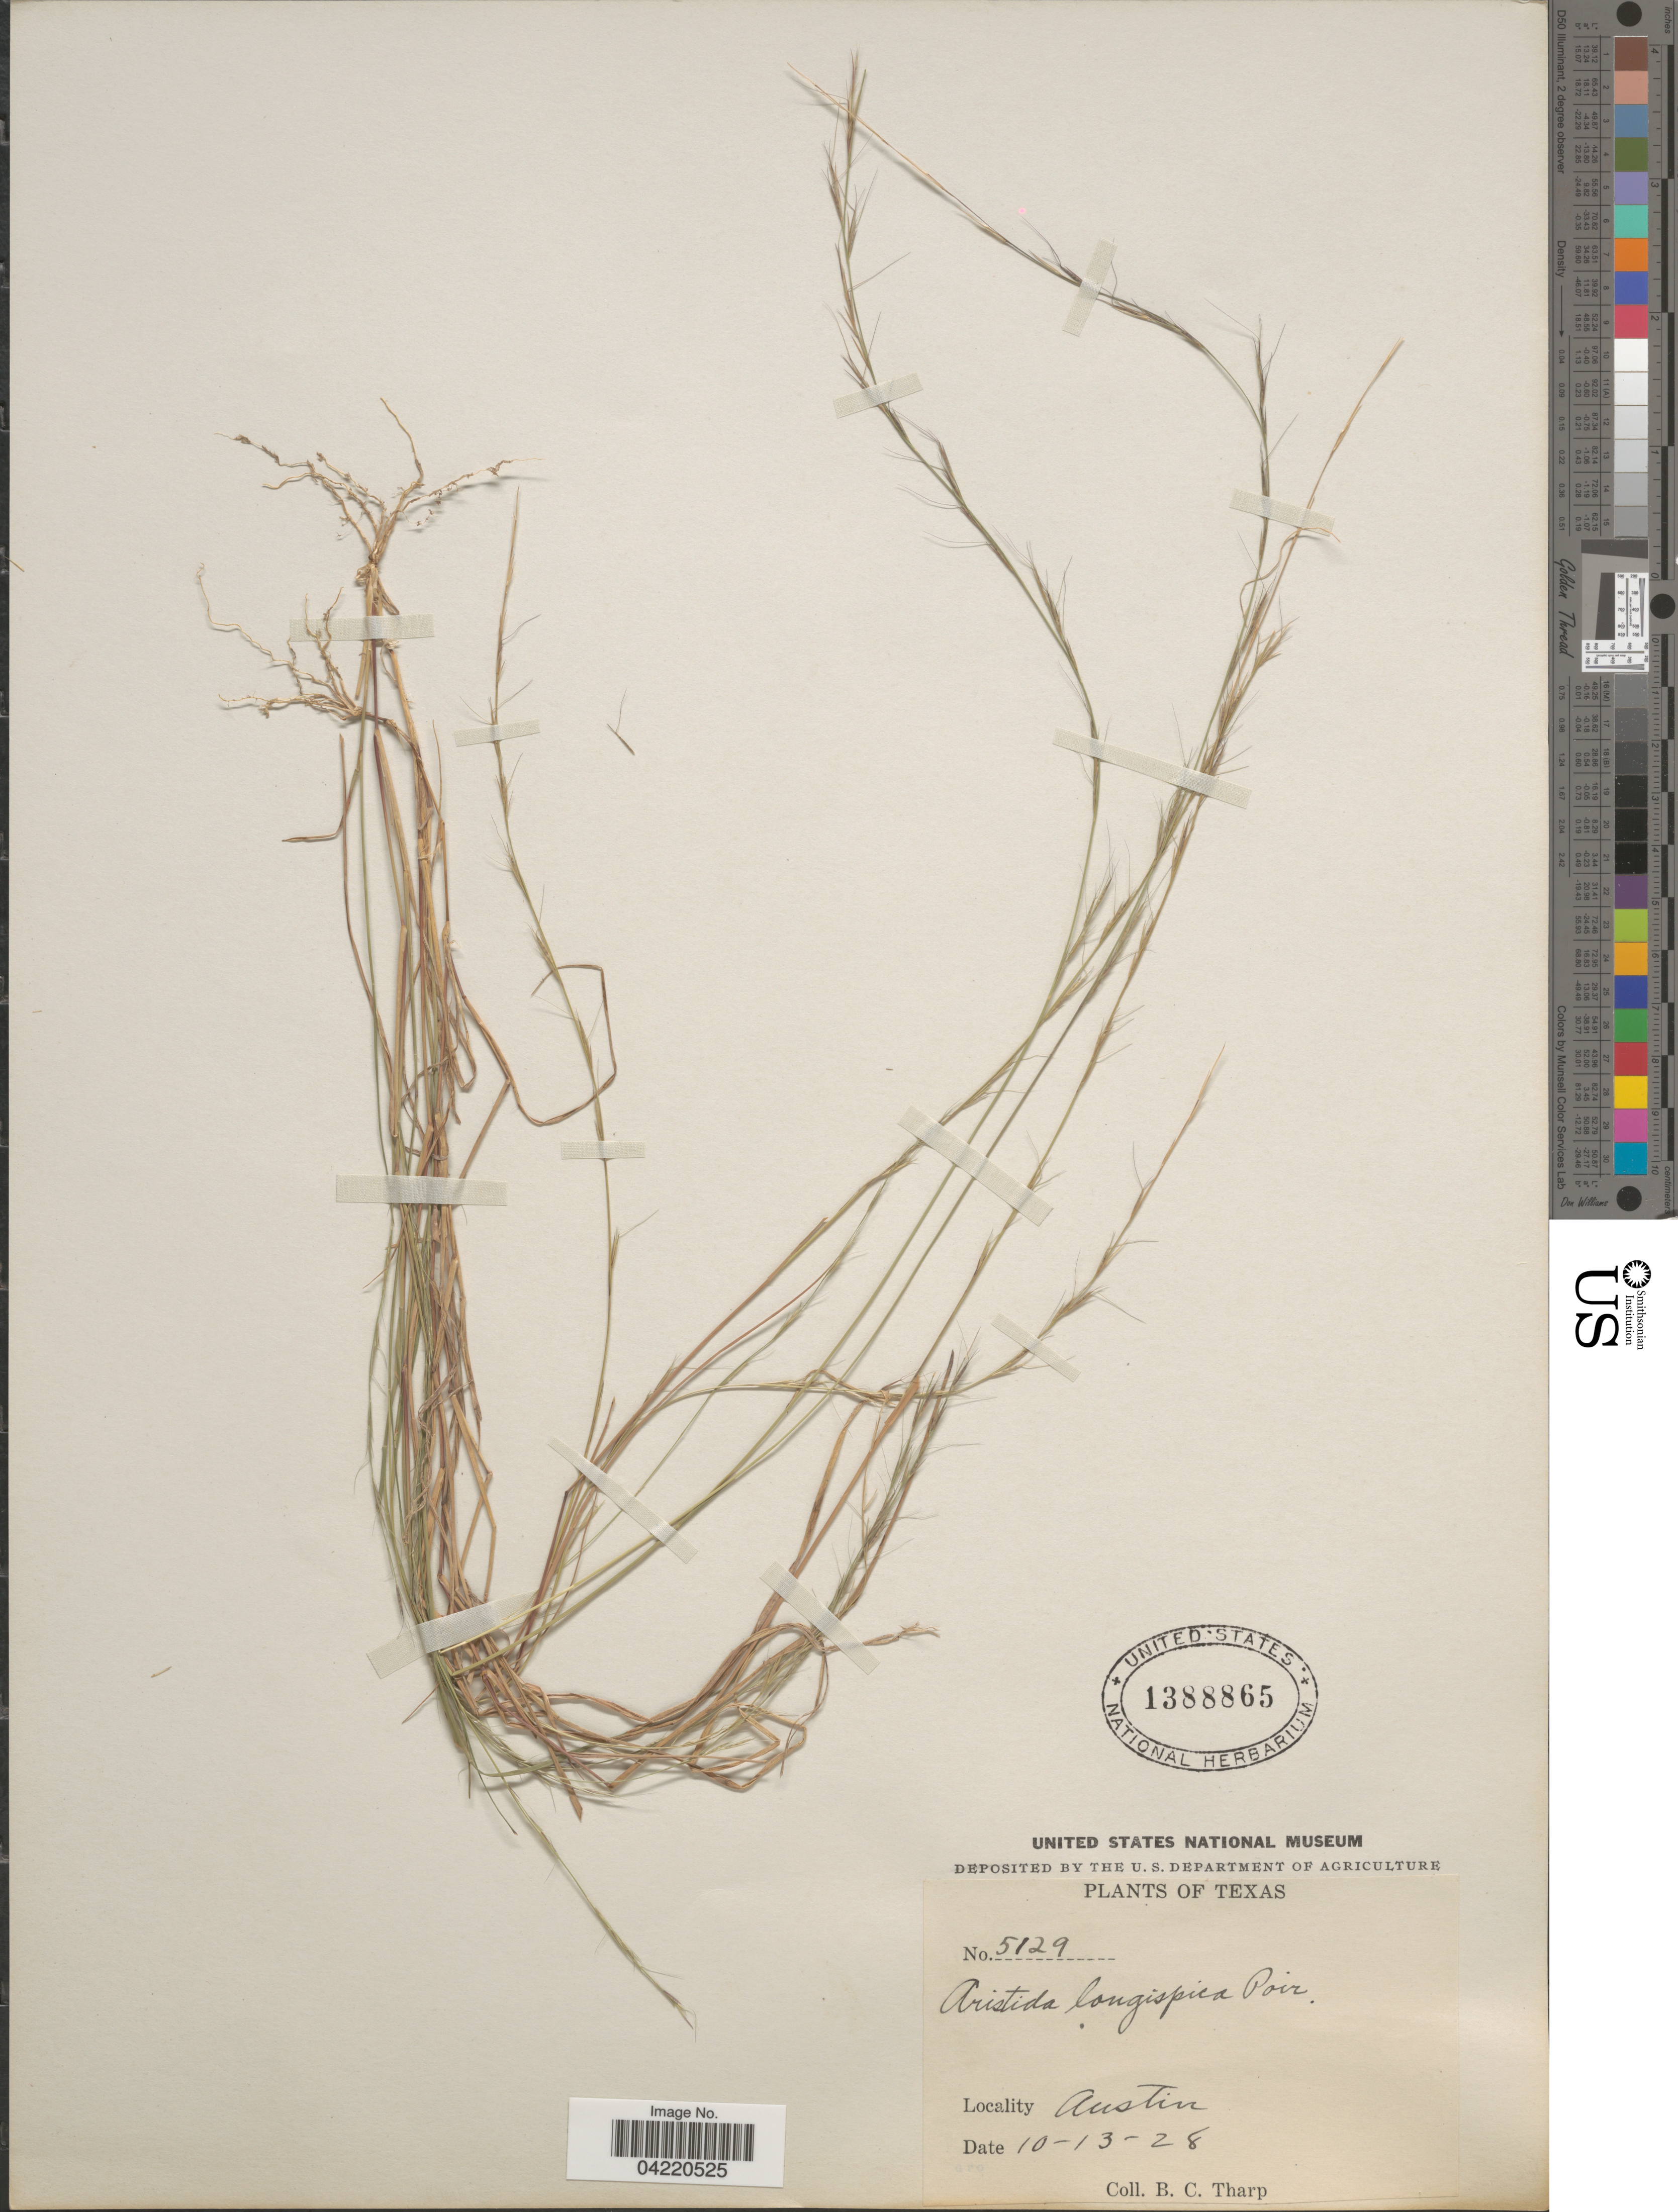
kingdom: Plantae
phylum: Tracheophyta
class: Liliopsida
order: Poales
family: Poaceae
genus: Aristida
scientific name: Aristida longespica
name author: Poir.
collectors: B. C. Tharp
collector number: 5129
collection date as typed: Transcribed d/m/y: 13/10/28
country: United States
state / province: Texas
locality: Austin.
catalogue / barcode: US 1388865